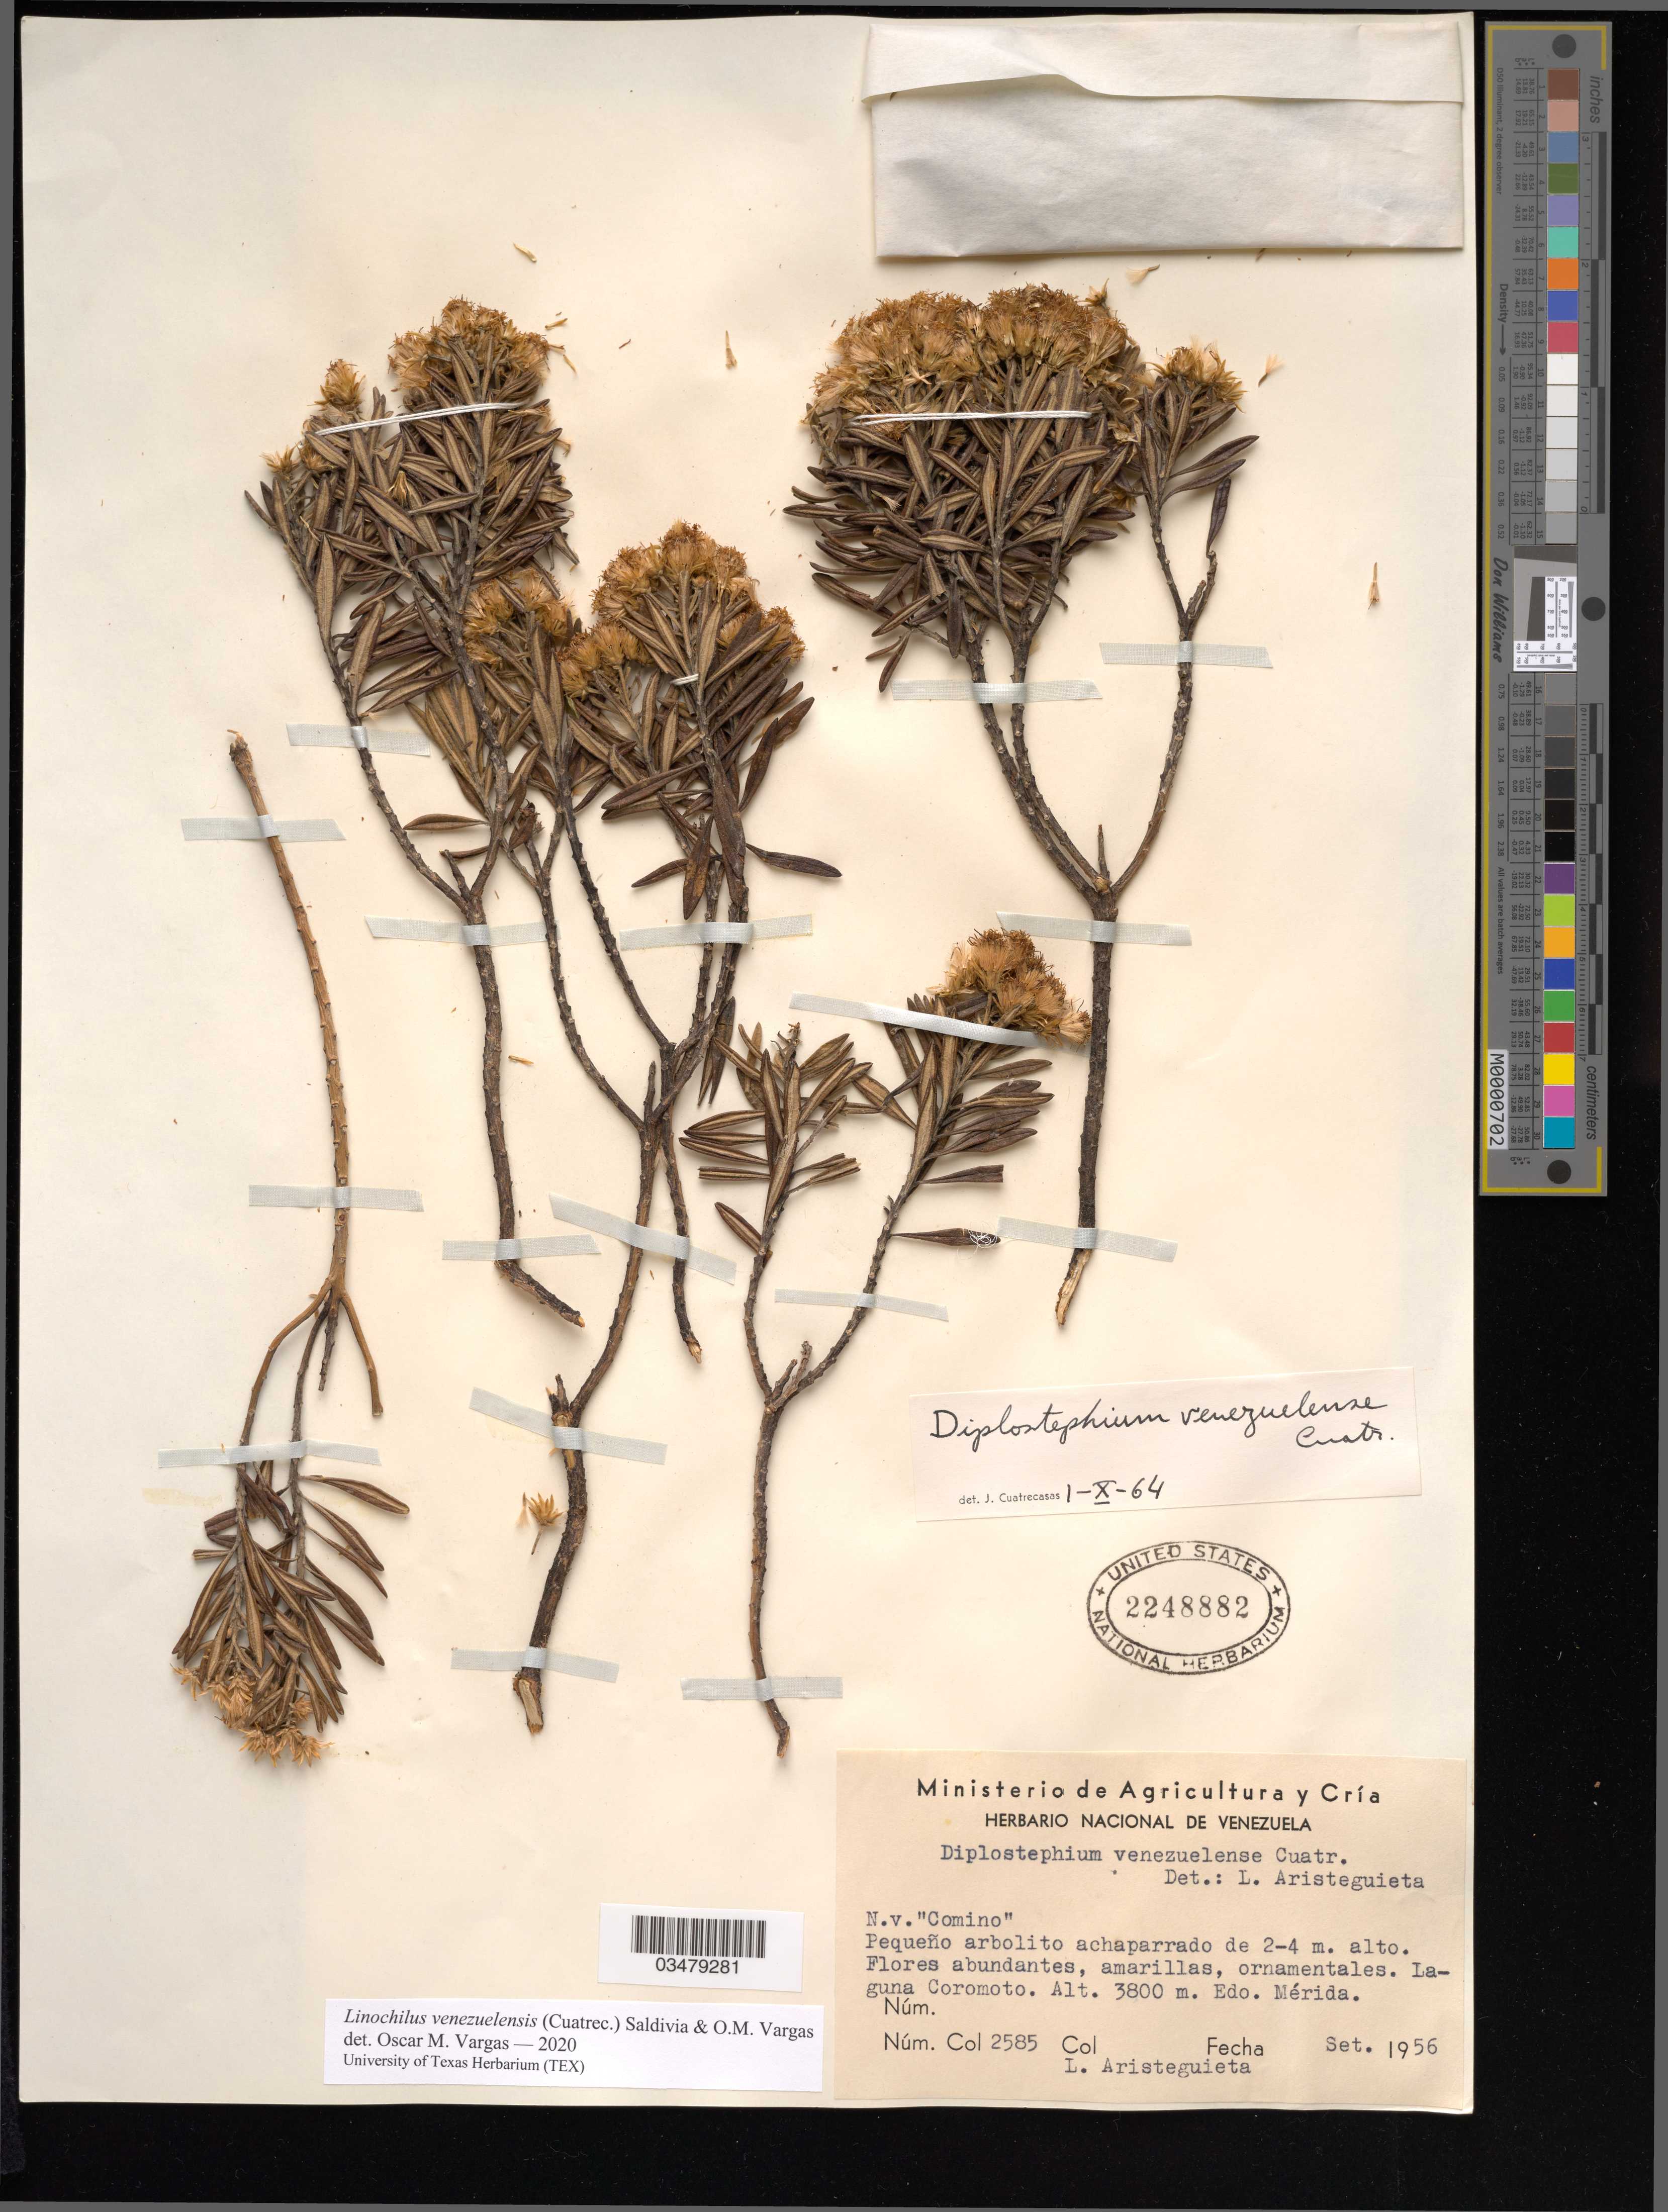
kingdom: Plantae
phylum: Tracheophyta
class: Magnoliopsida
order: Asterales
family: Asteraceae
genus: Linochilus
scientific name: Linochilus venezuelensis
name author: (Cuatrec.) Saldivia & O.M. Vargas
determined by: Vargas, Oscar M.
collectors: L. Aristeguieta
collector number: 2585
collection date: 1956-09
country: Venezuela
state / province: Merida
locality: Laguna de Mucubají.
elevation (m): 3700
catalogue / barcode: US 2248882